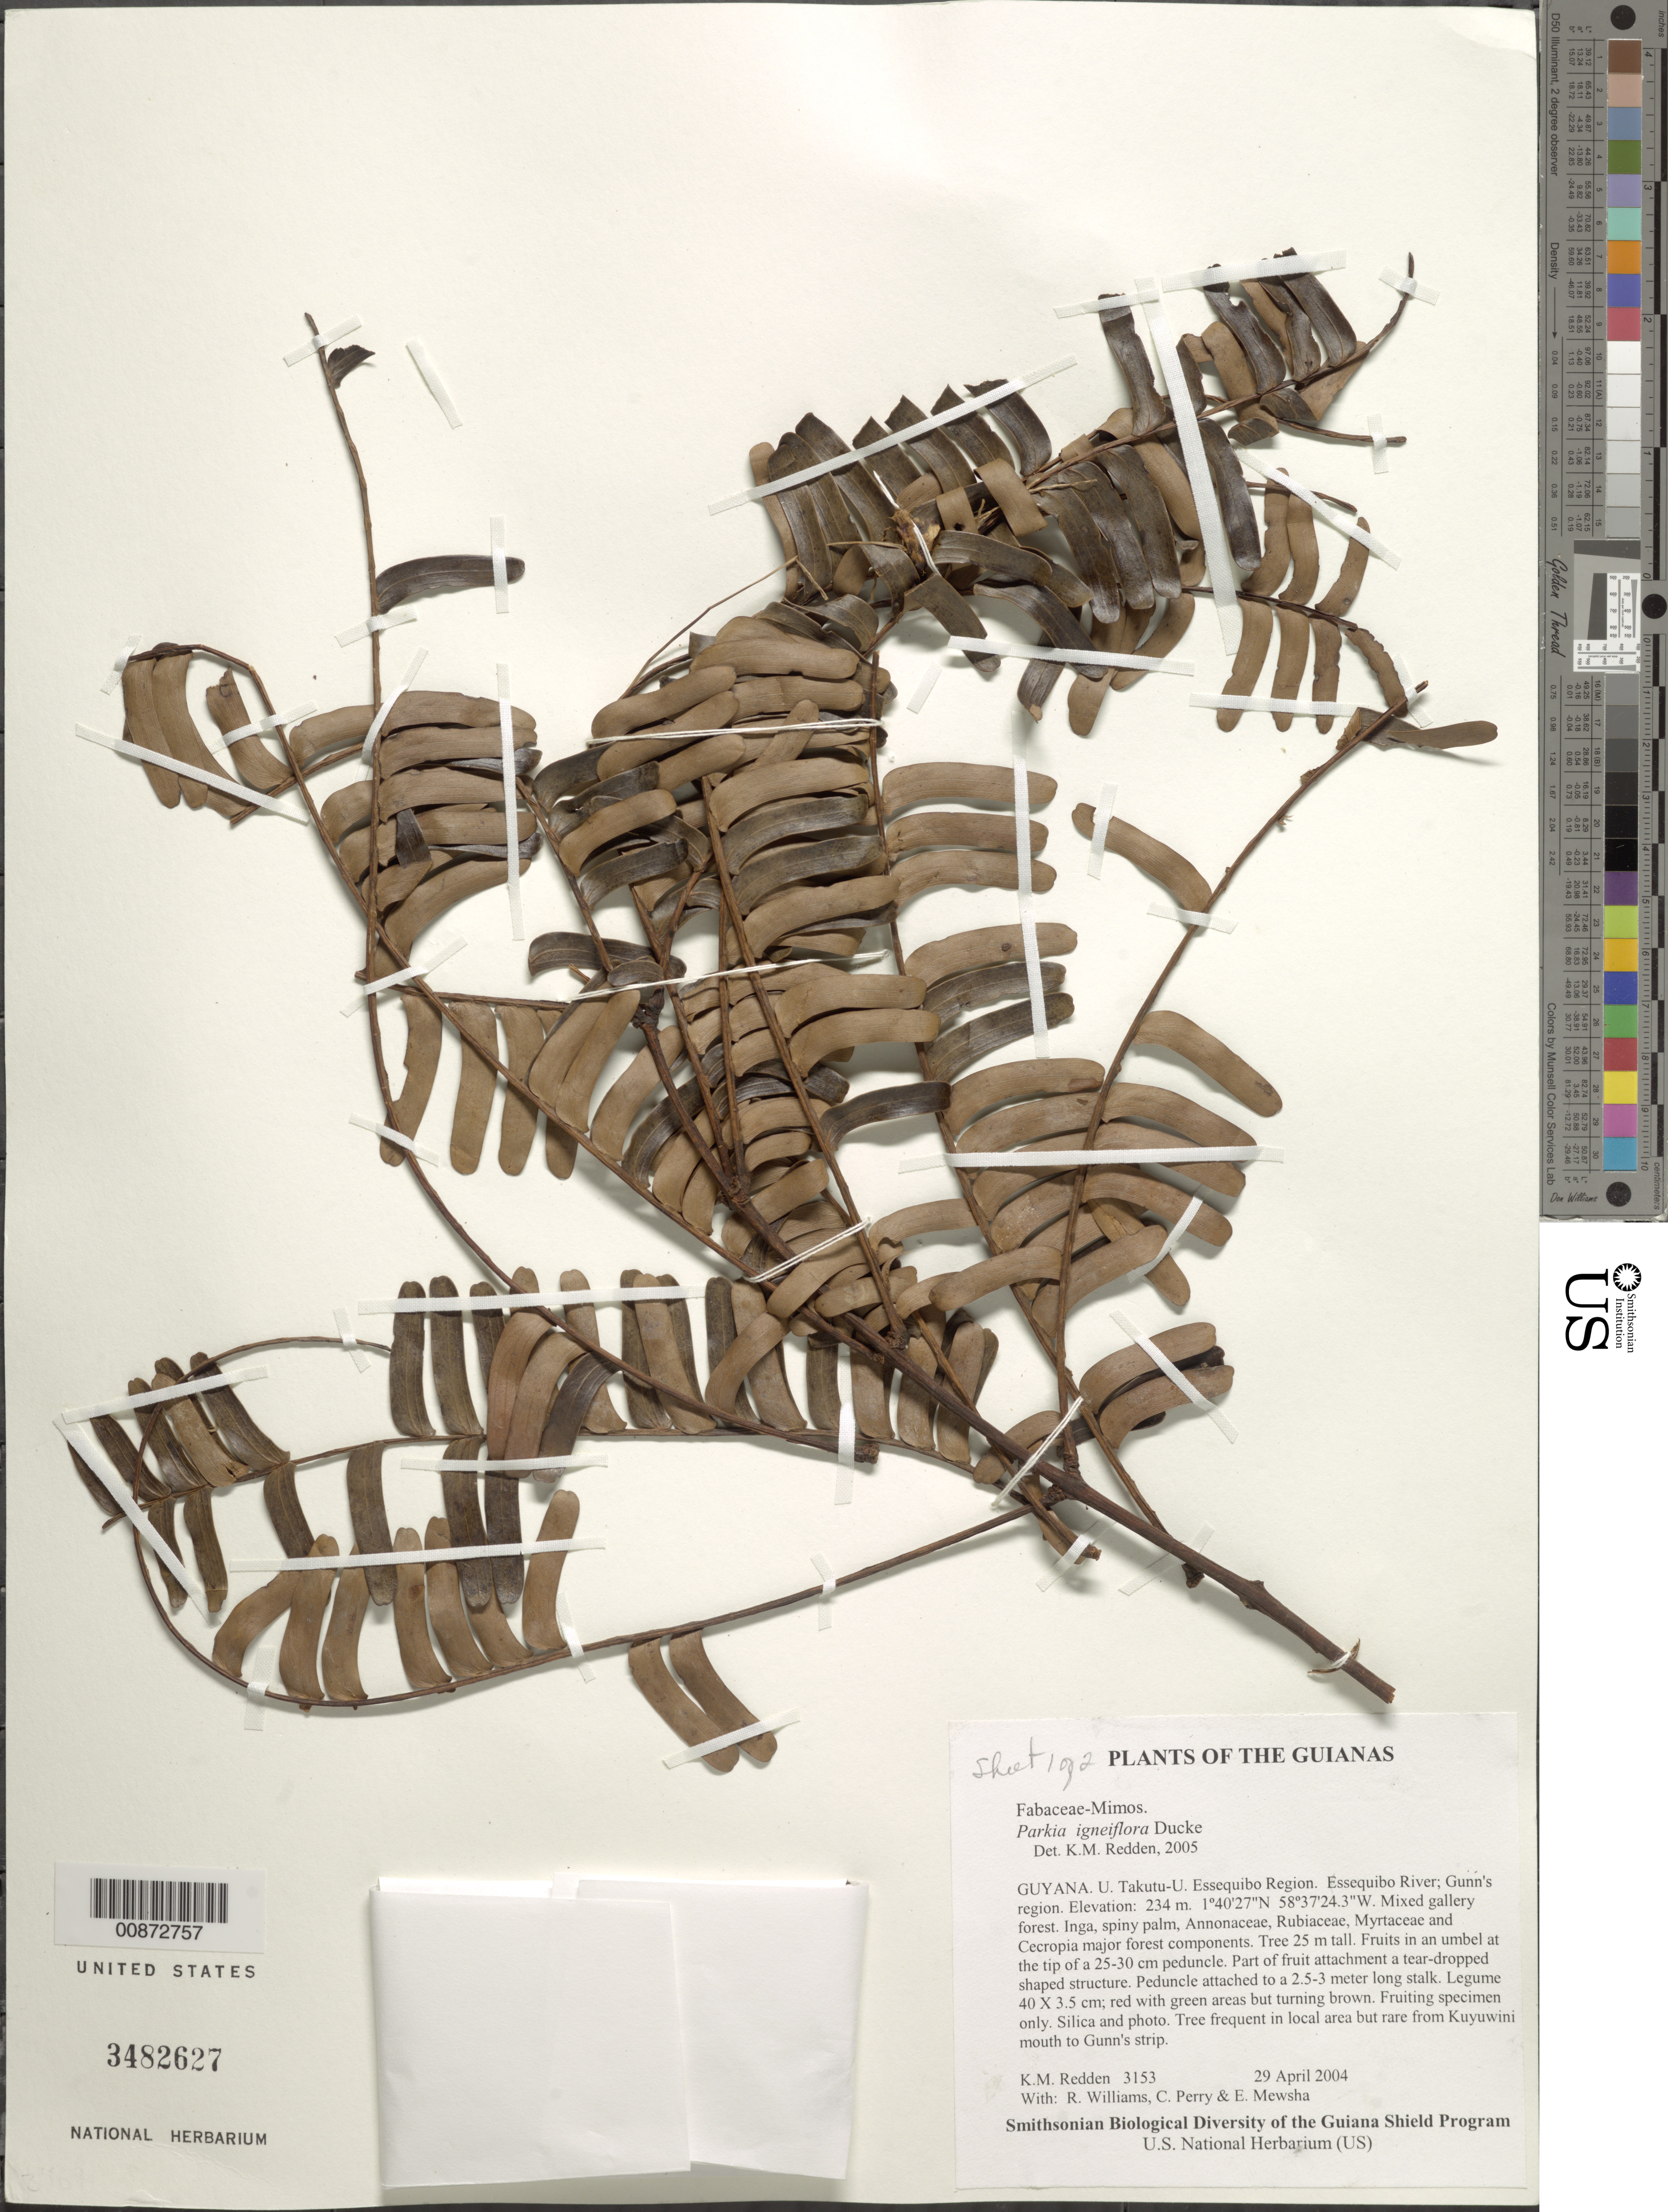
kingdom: Plantae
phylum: Tracheophyta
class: Magnoliopsida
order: Fabales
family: Fabaceae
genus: Parkia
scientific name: Parkia igneiflora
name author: Ducke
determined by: Redden, K. M.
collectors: K. M. Redden, R. Williams, C. Perry & E. Mewsha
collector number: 3153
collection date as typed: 29 April 2004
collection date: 2004-04-29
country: Guyana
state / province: U. Takutu-U. Essequibo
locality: Essequibo River; Gunn's region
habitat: Mixed gallery forest. Inga, spiny palm, Annonaceae, Rubiaceae, Myrtaceae and Cecropia major forest components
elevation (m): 234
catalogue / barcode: US 3482627